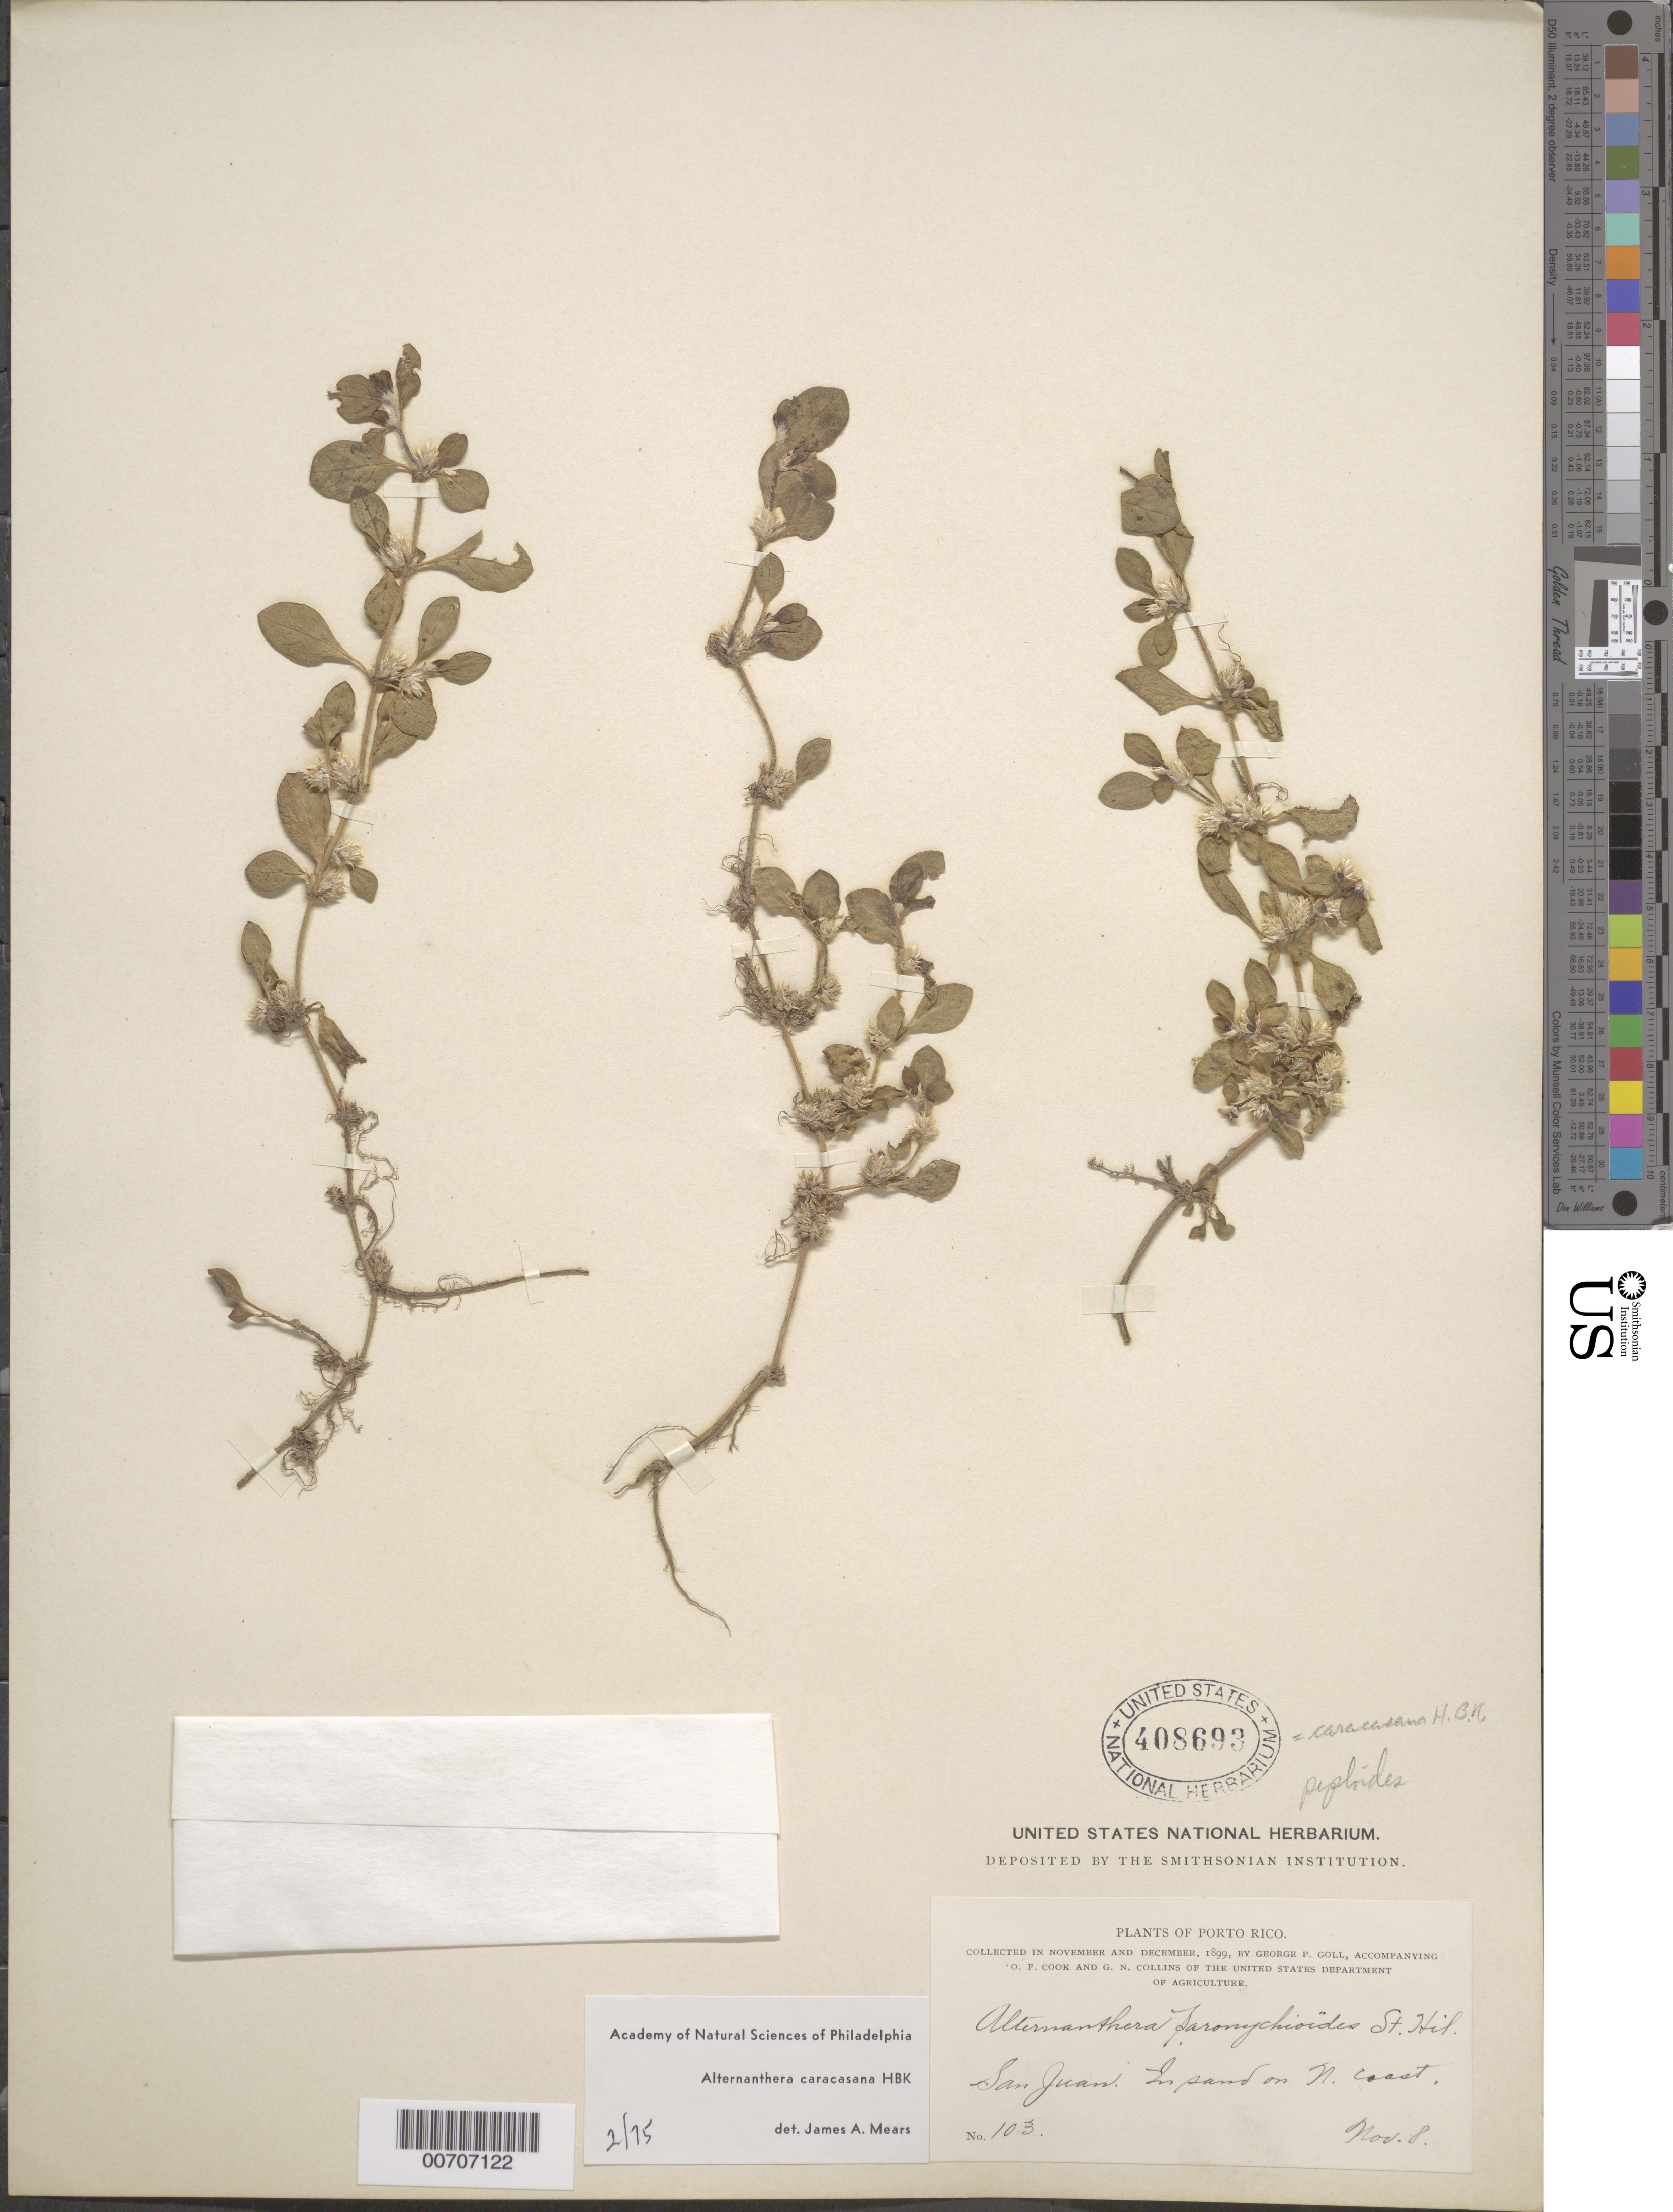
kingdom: Plantae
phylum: Tracheophyta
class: Magnoliopsida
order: Caryophyllales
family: Amaranthaceae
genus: Alternanthera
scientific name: Alternanthera caracasana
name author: Kunth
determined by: Mears, J. A., (PH), Academy of Natural Sciences of Philadelphia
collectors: G. Goll, O. F. Cook & G. Collins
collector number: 103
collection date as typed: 08 Nov 1899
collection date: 1899-11-08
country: Puerto Rico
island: Greater Antilles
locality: San Juan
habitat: In sand on N coast.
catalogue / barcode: US 408693